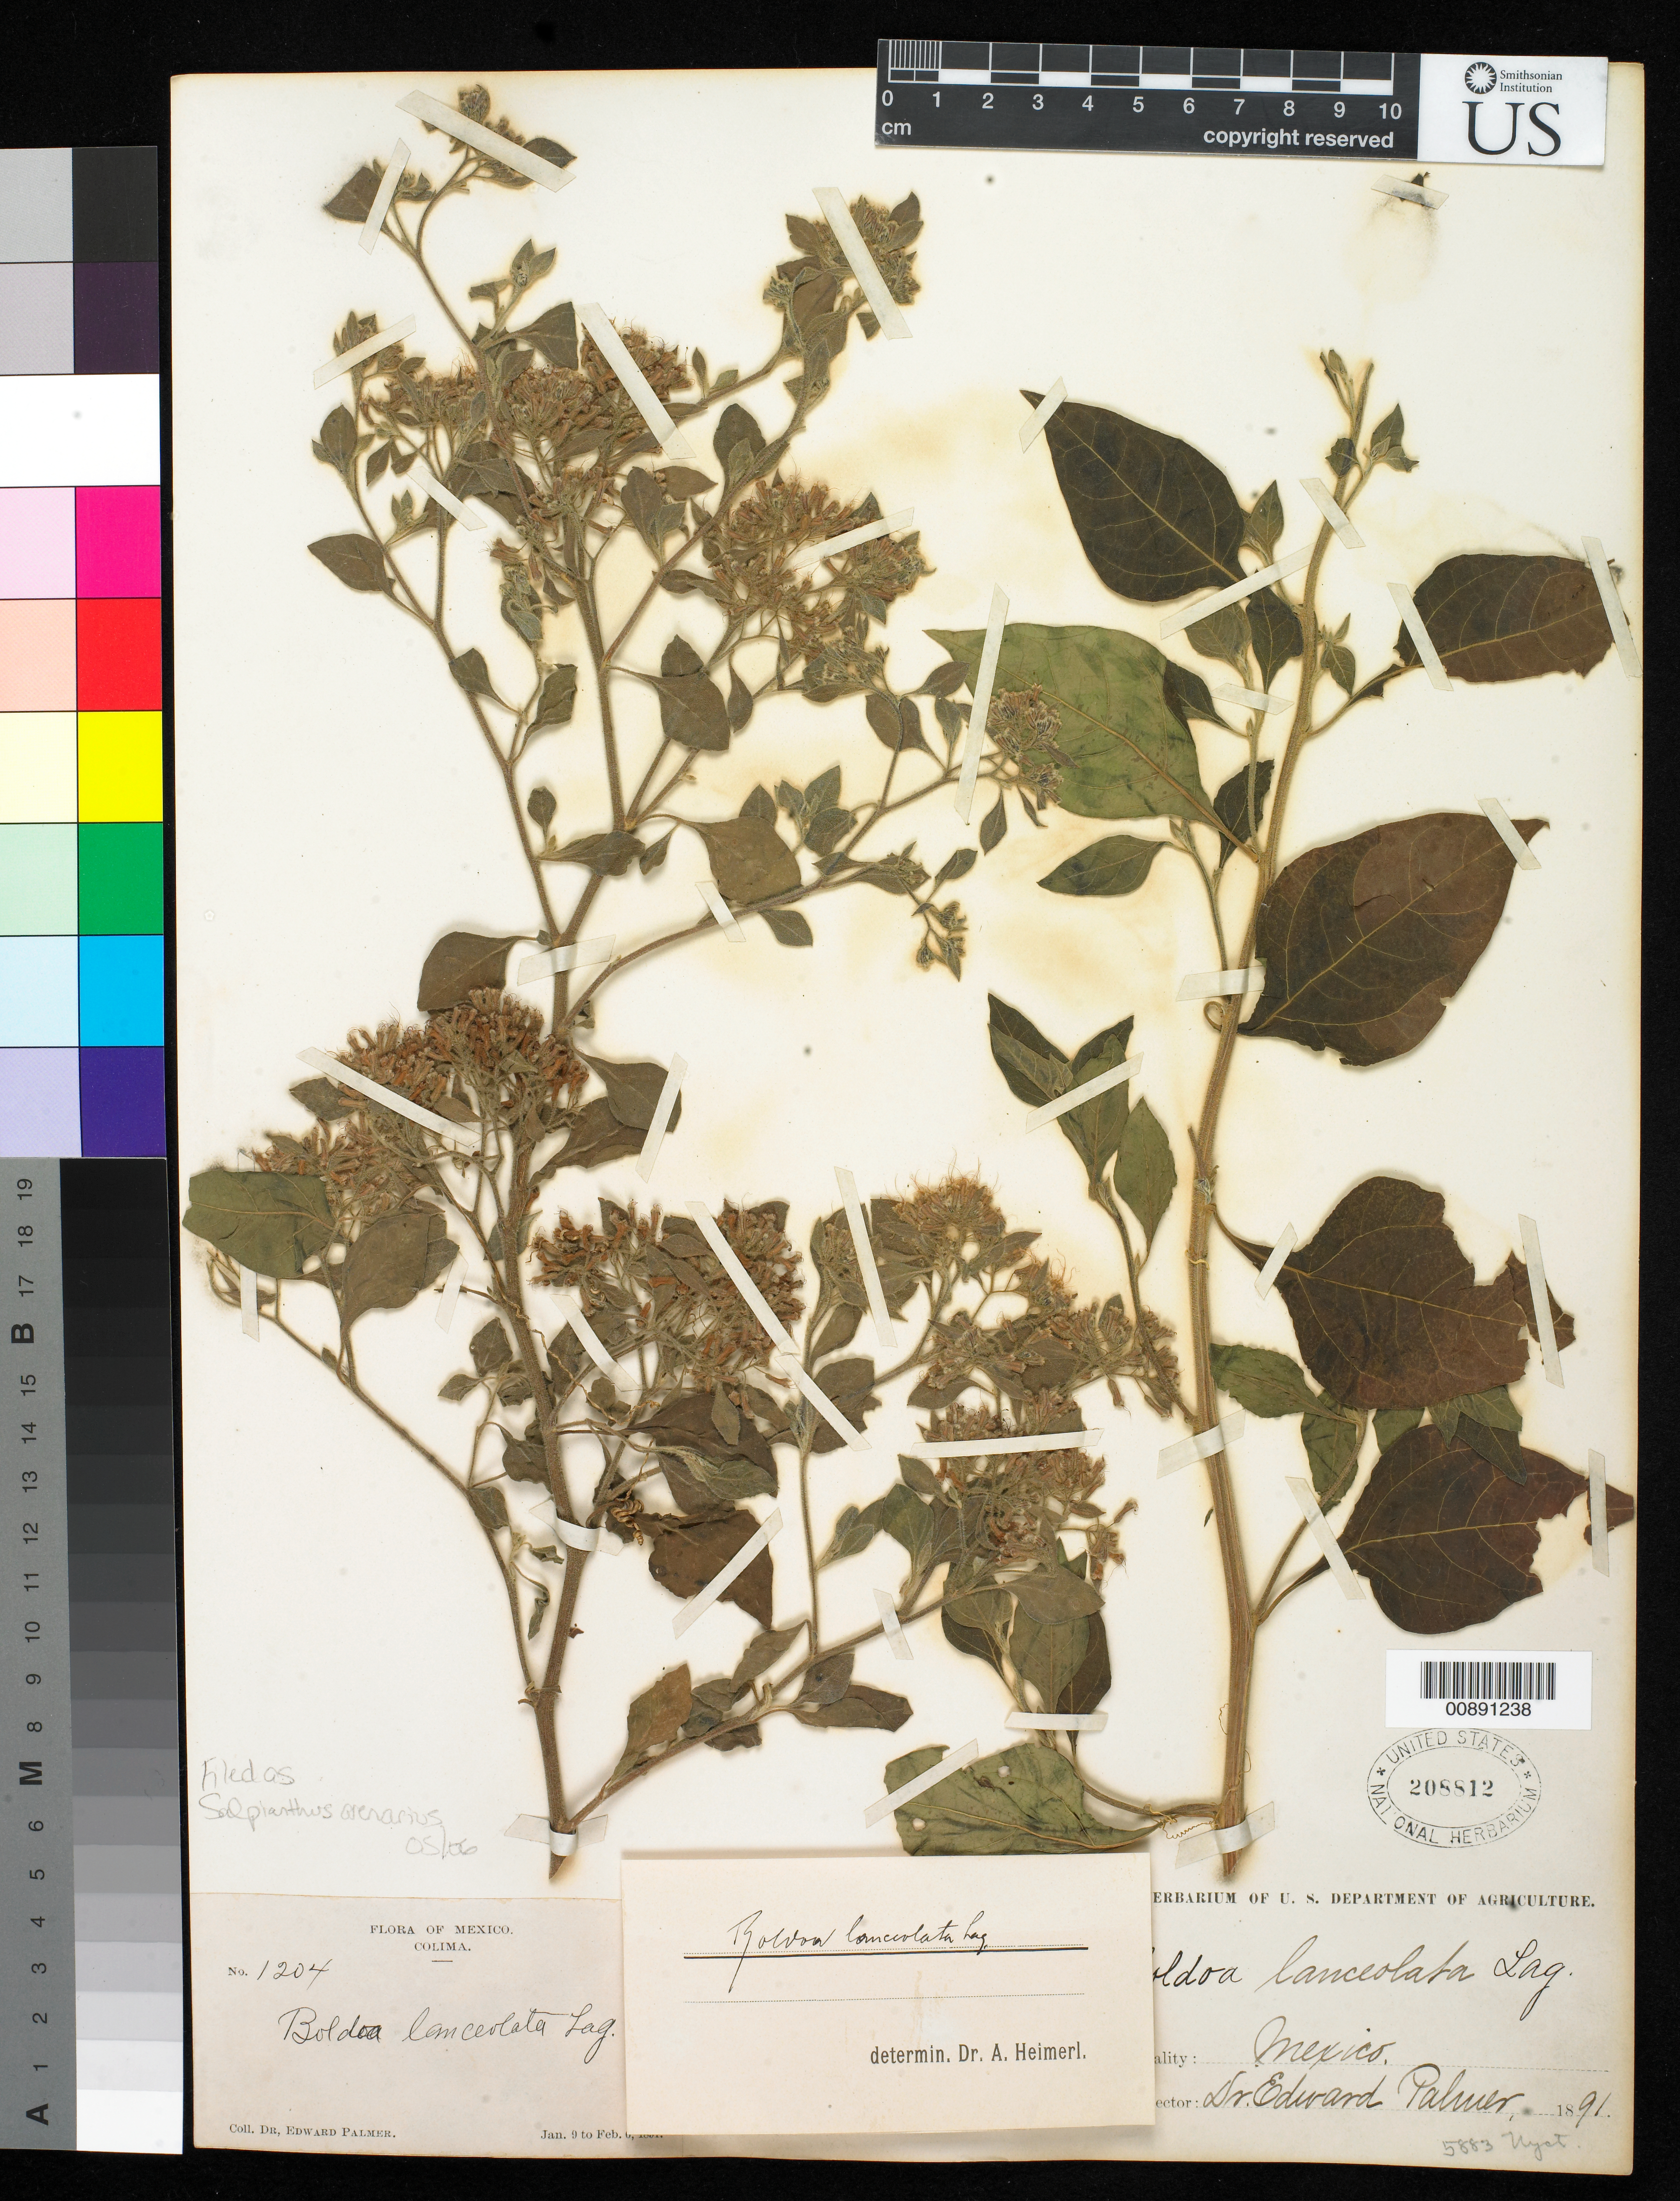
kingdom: Plantae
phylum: Tracheophyta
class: Magnoliopsida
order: Caryophyllales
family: Nyctaginaceae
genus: Salpianthus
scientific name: Salpianthus arenarius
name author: Bonpl.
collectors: E. Palmer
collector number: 1204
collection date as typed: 09 Jan 1891 to 06 Feb 1891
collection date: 1891-01-09/1891-02-06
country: Mexico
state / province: Colima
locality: Colima.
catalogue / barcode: US 208812